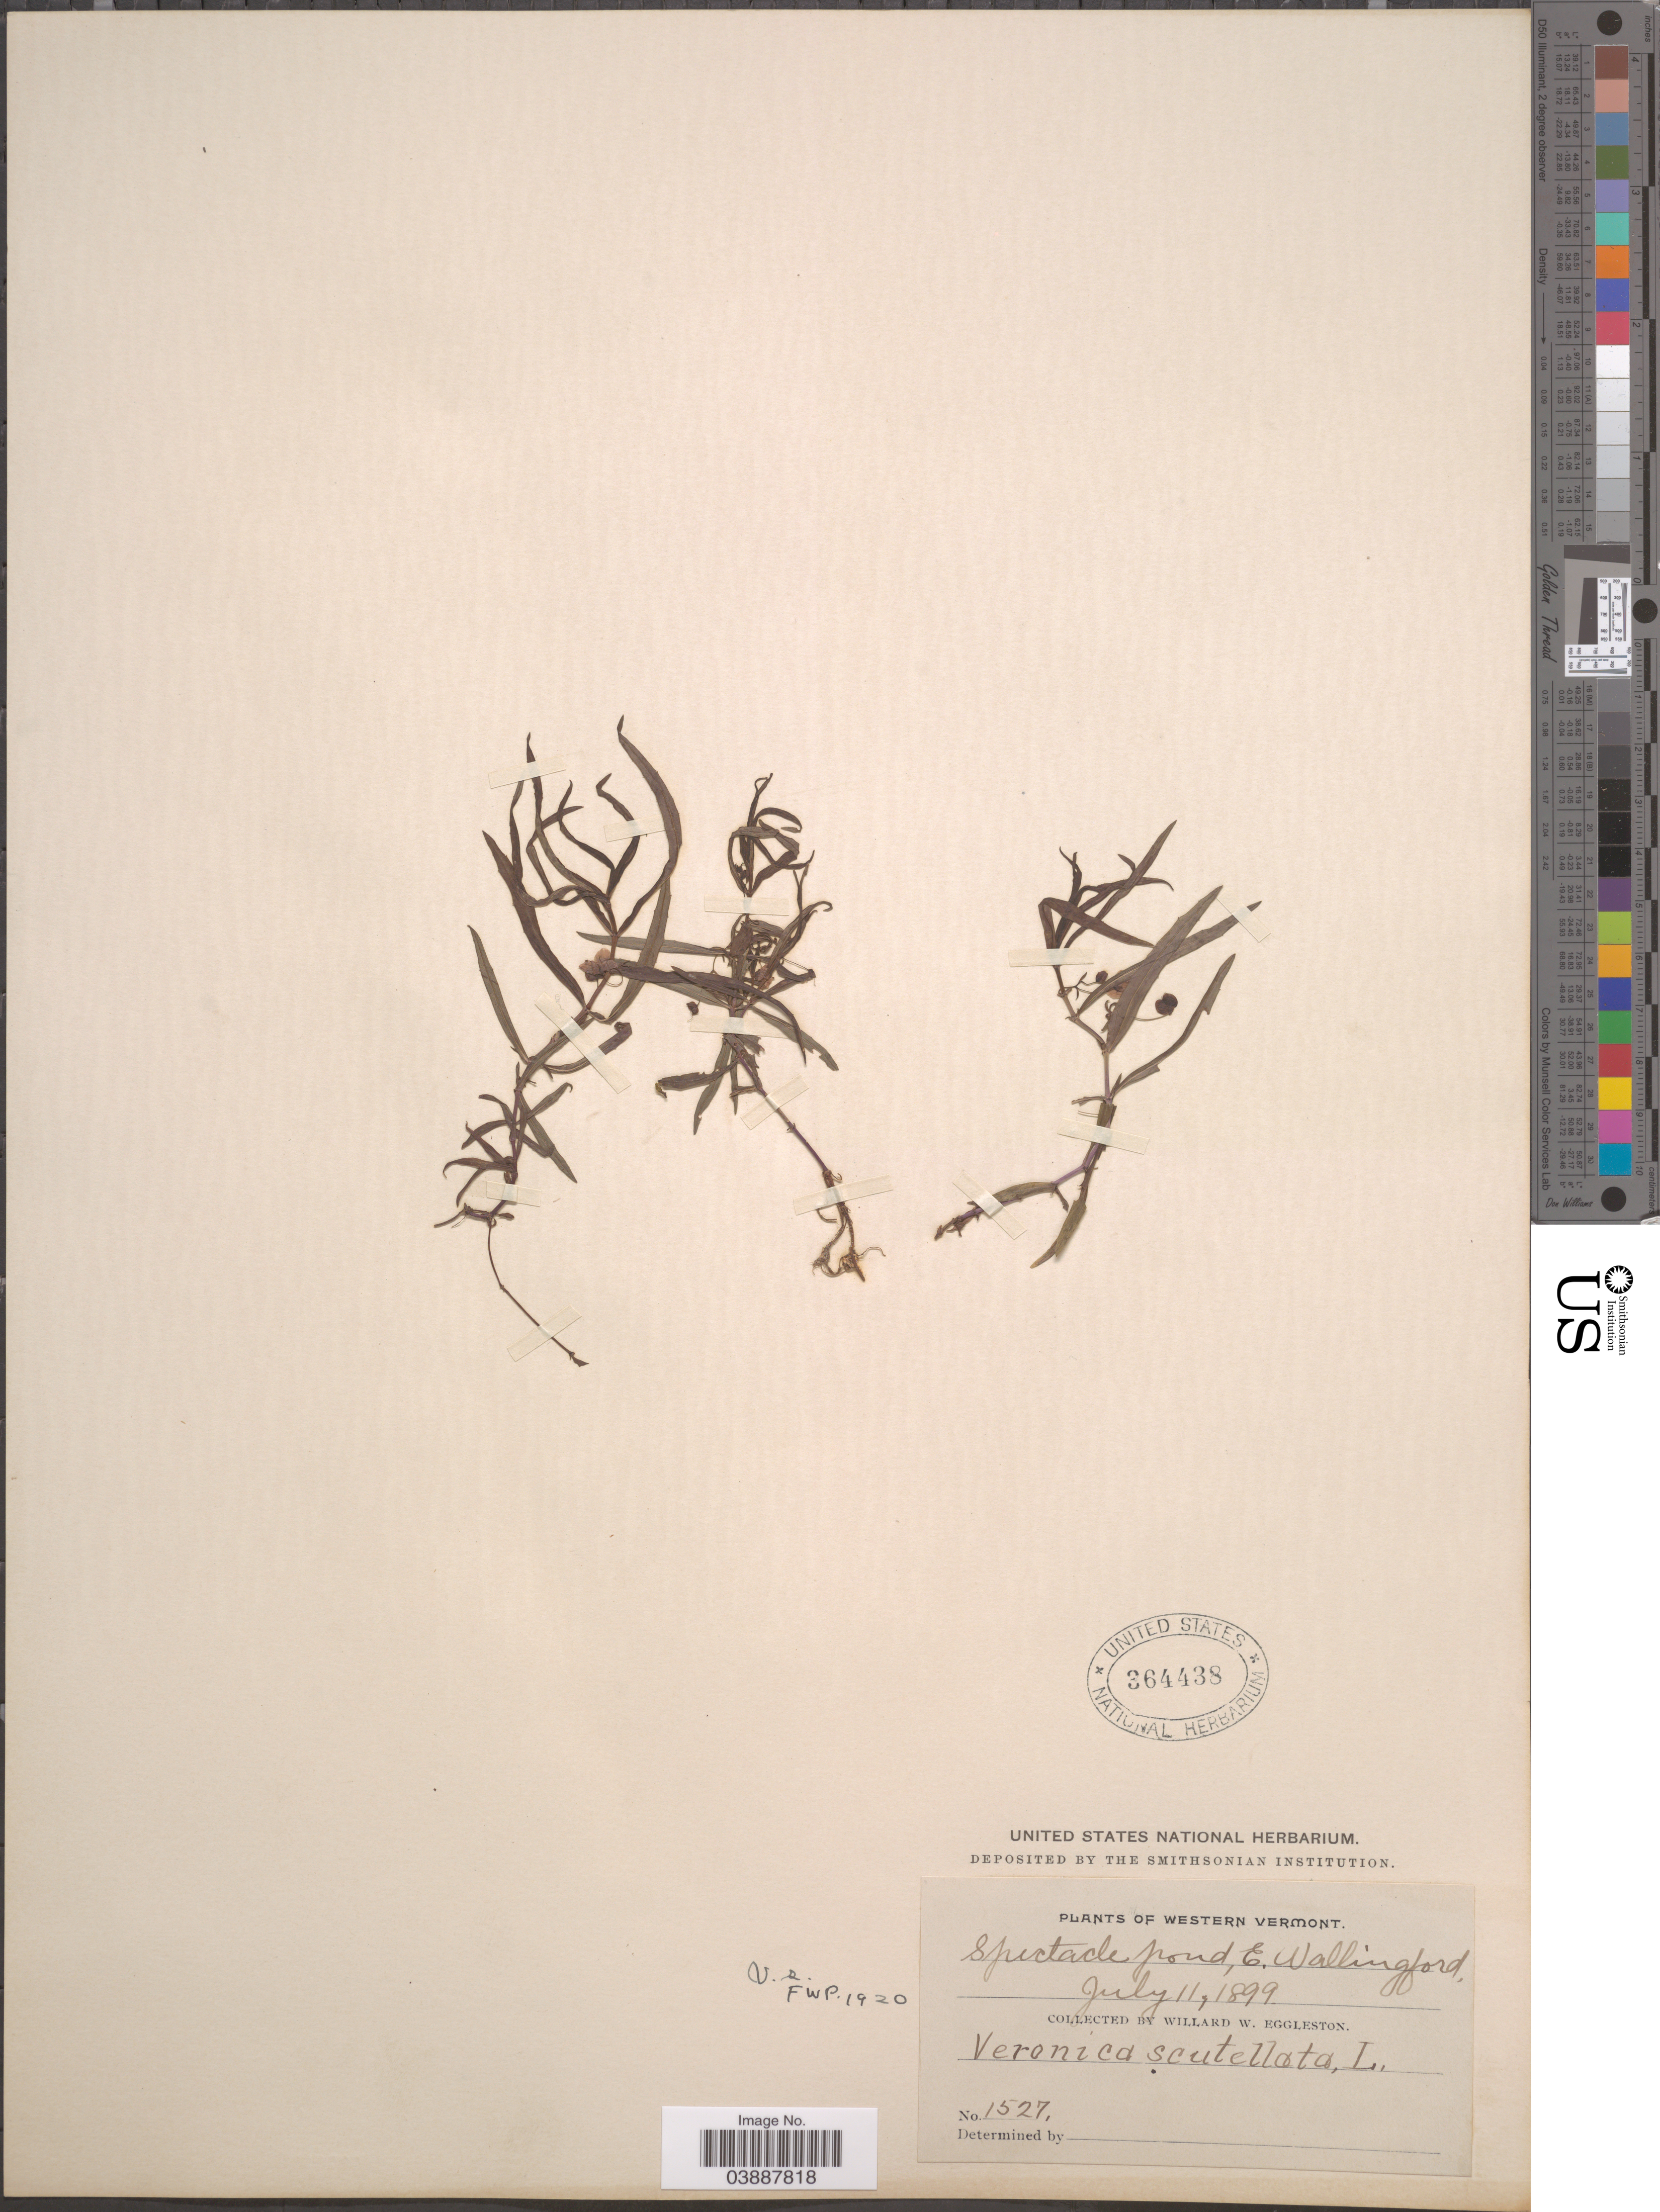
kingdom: Plantae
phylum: Tracheophyta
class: Magnoliopsida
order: Lamiales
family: Plantaginaceae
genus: Veronica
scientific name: Veronica scutellata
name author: L.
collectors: W. W. Eggleston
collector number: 1527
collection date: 1899-07-11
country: United States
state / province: Vermont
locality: Western Vermont.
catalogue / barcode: US 364438